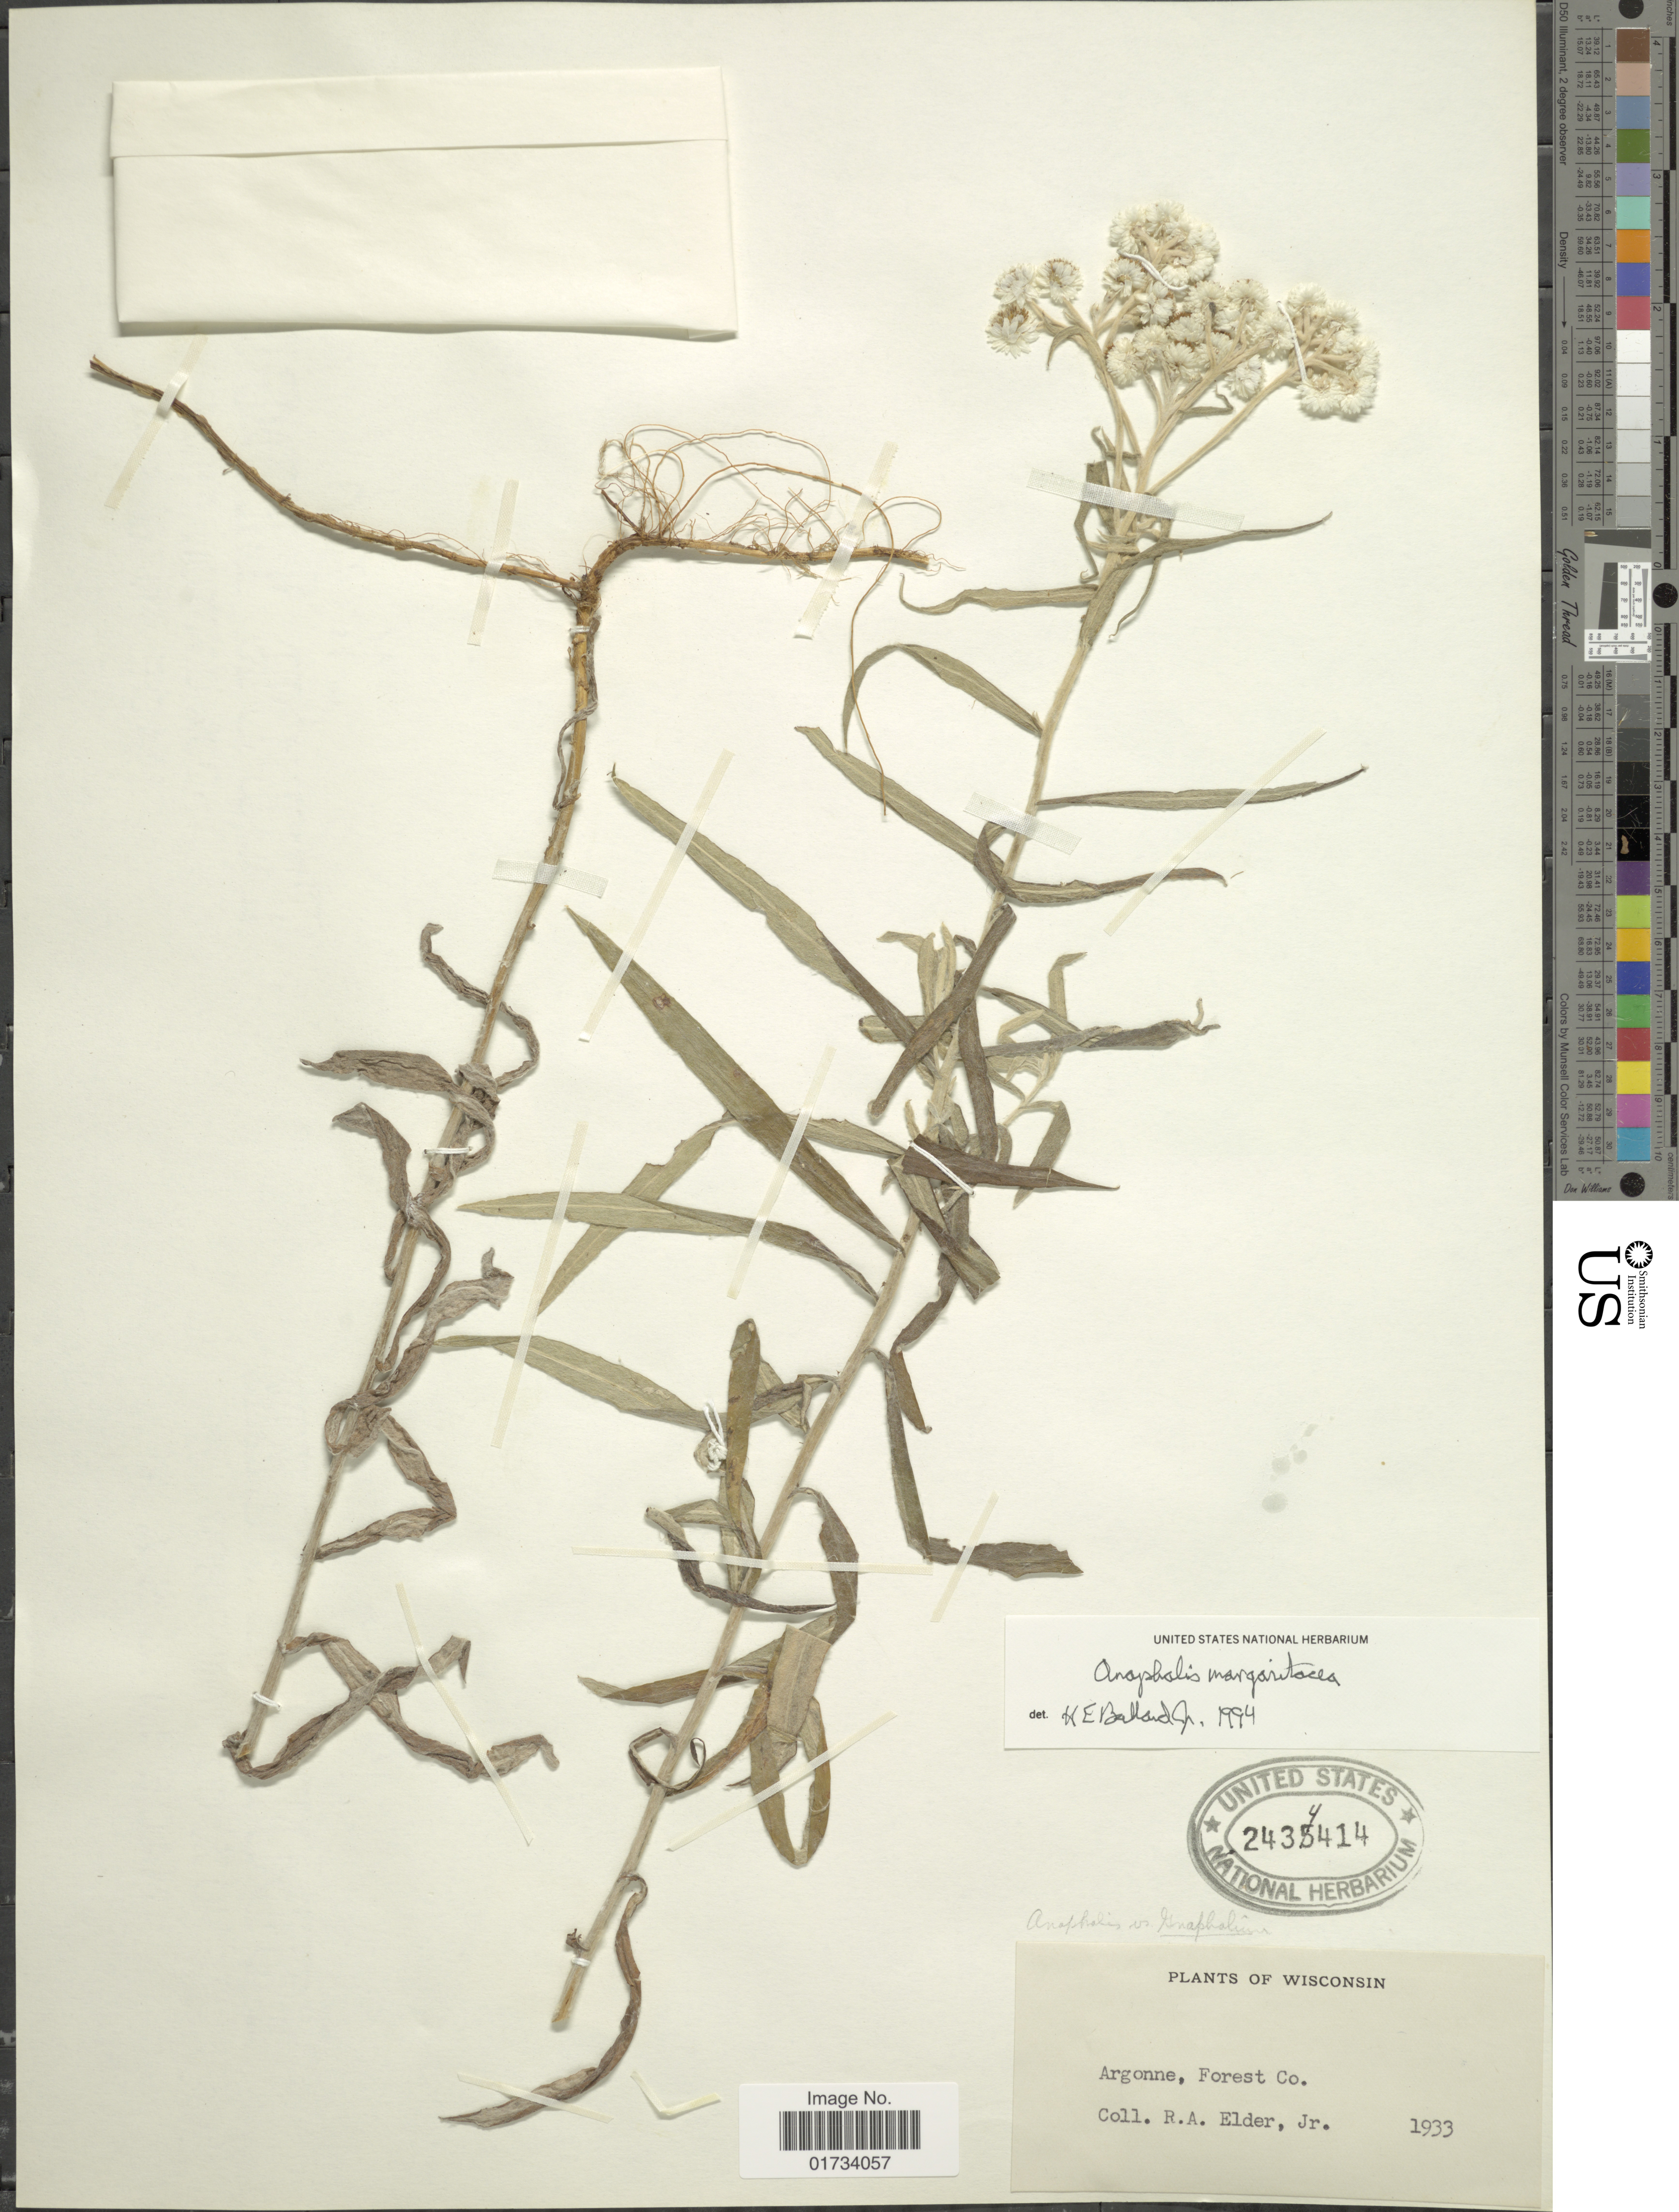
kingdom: Plantae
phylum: Tracheophyta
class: Magnoliopsida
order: Asterales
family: Asteraceae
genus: Anaphalis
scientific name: Anaphalis margaritacea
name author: (L.) Benth. & Hook. f.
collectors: R. Elder Jr.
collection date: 1933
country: United States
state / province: Wisconsin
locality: Argonne, Forrest Co.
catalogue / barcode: US 2434414